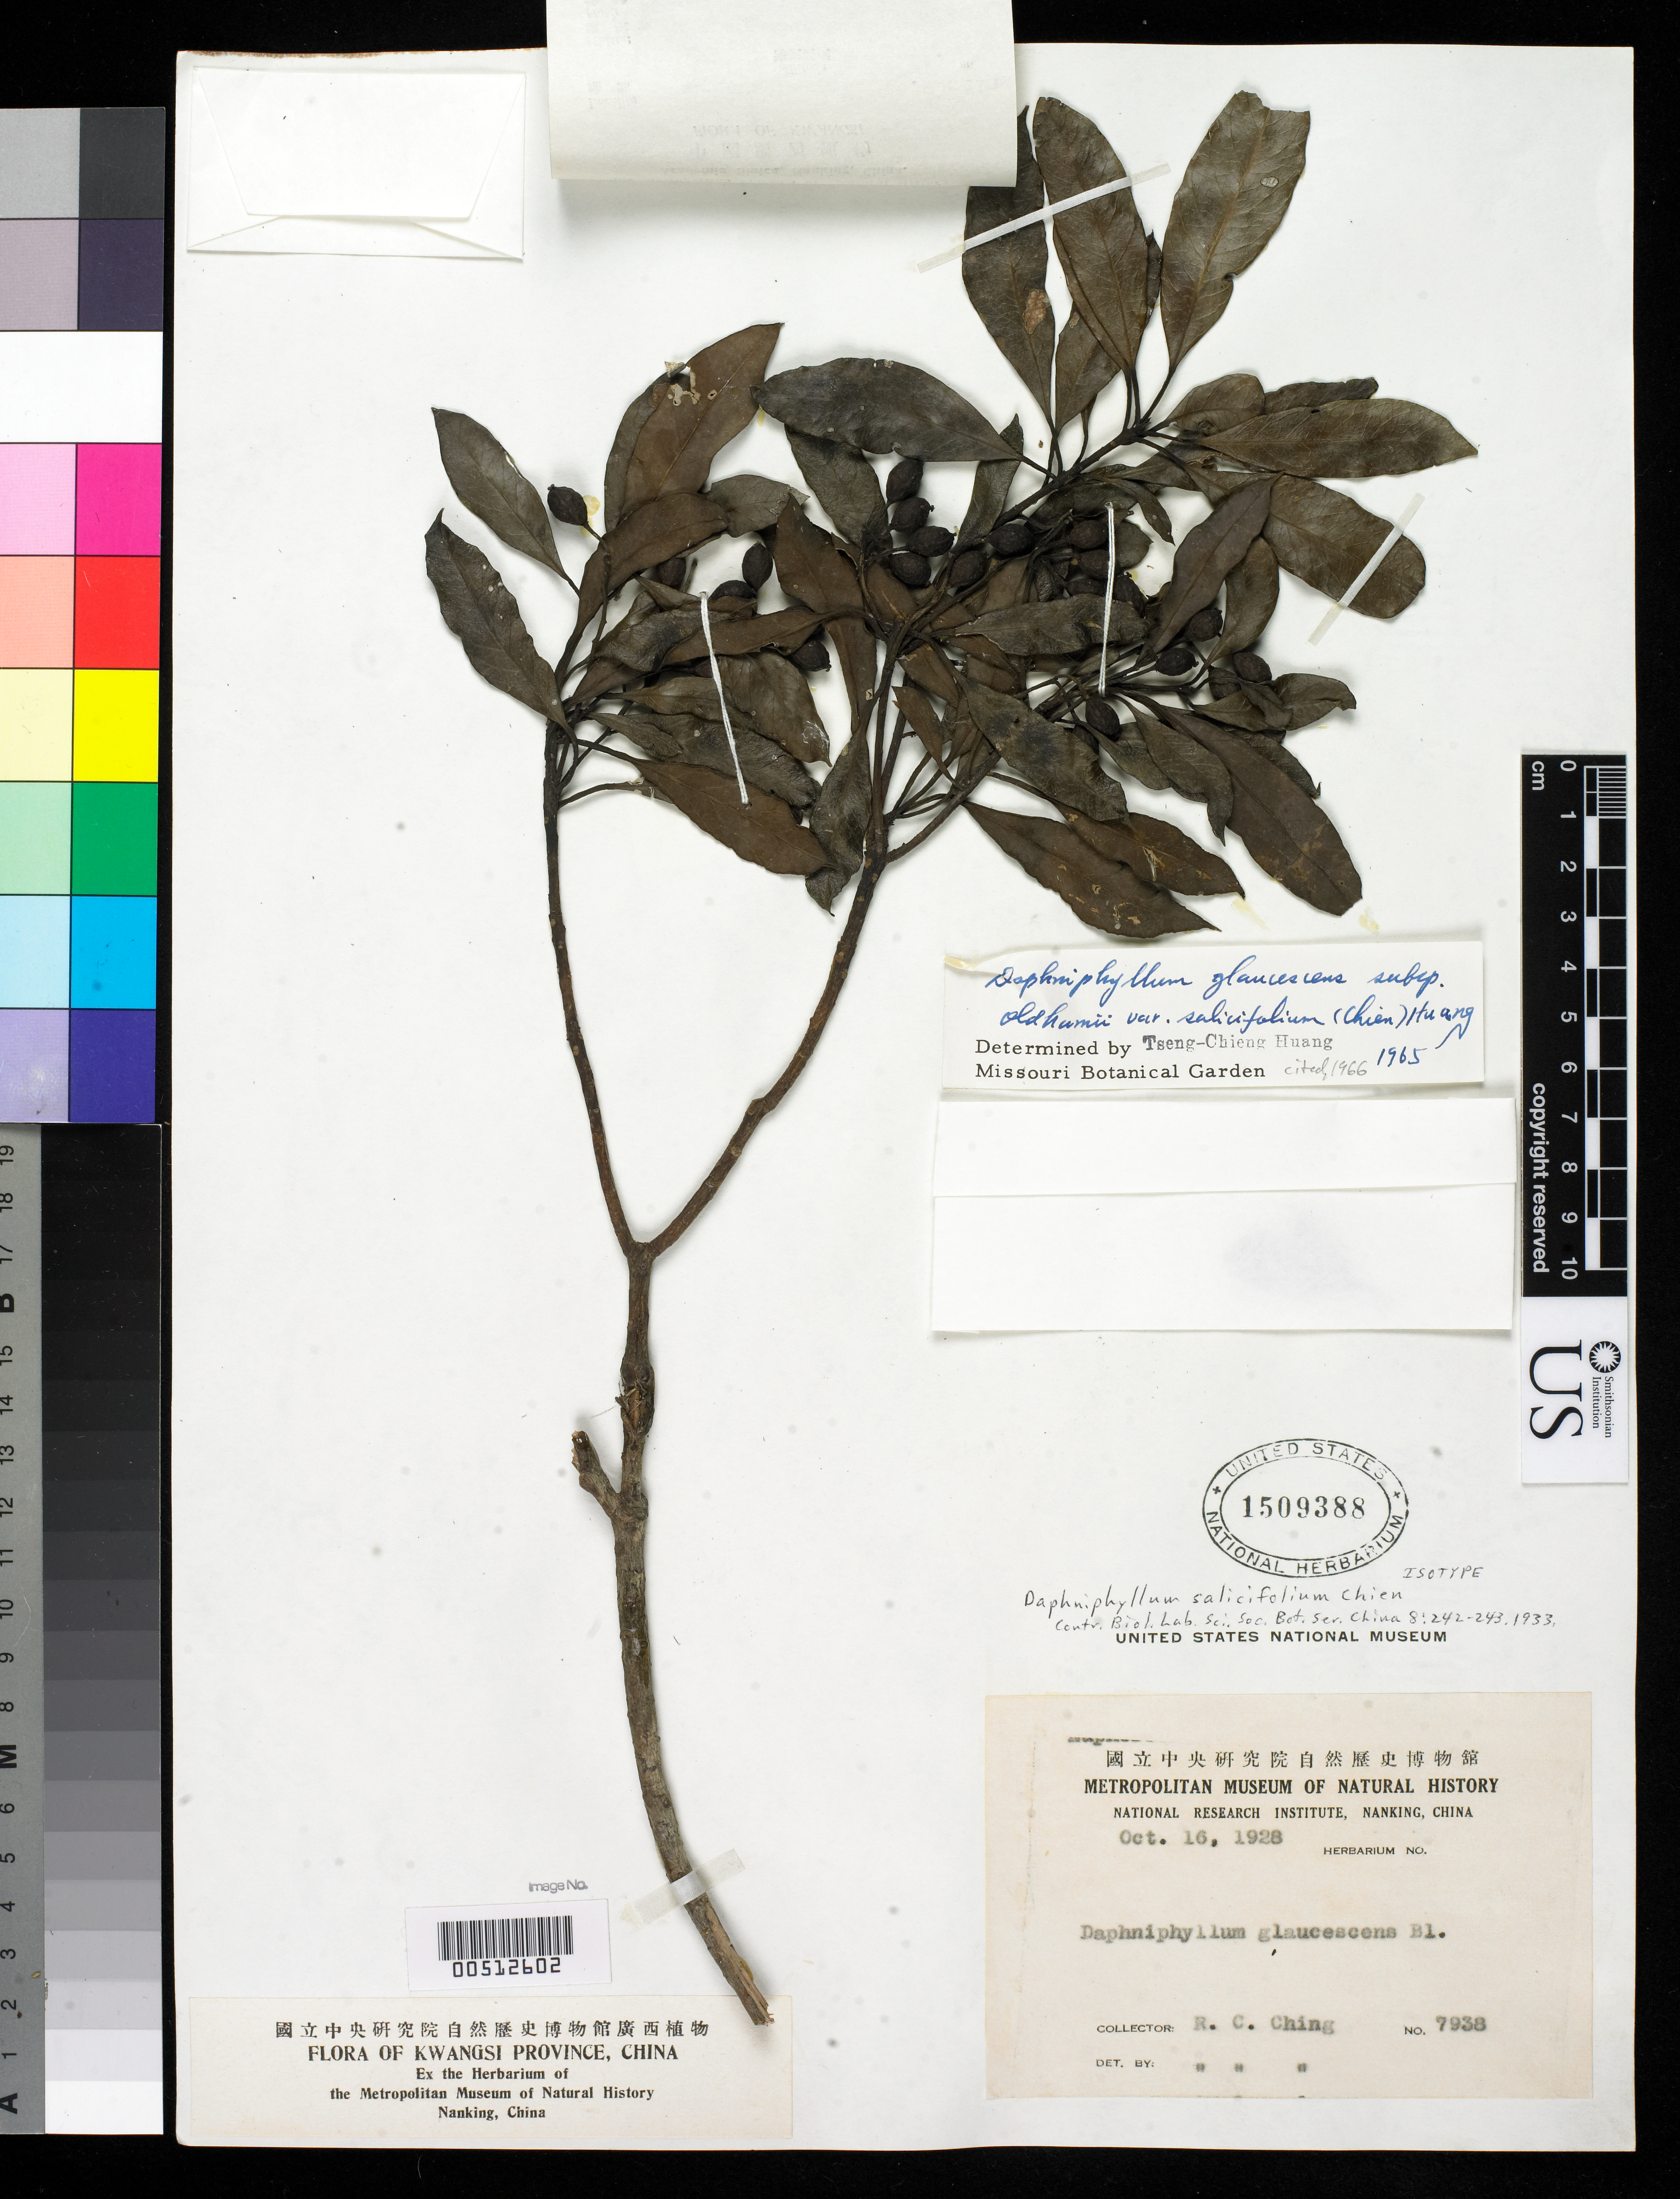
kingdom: Plantae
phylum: Tracheophyta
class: Magnoliopsida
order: Saxifragales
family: Daphniphyllaceae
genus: Daphniphyllum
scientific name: Daphniphyllum salicifolium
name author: Chien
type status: Isotype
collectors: R. C. Ching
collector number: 7938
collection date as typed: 16 Oct 1928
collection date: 1928-10-16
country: China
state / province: Guangxi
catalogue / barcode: US 1509388